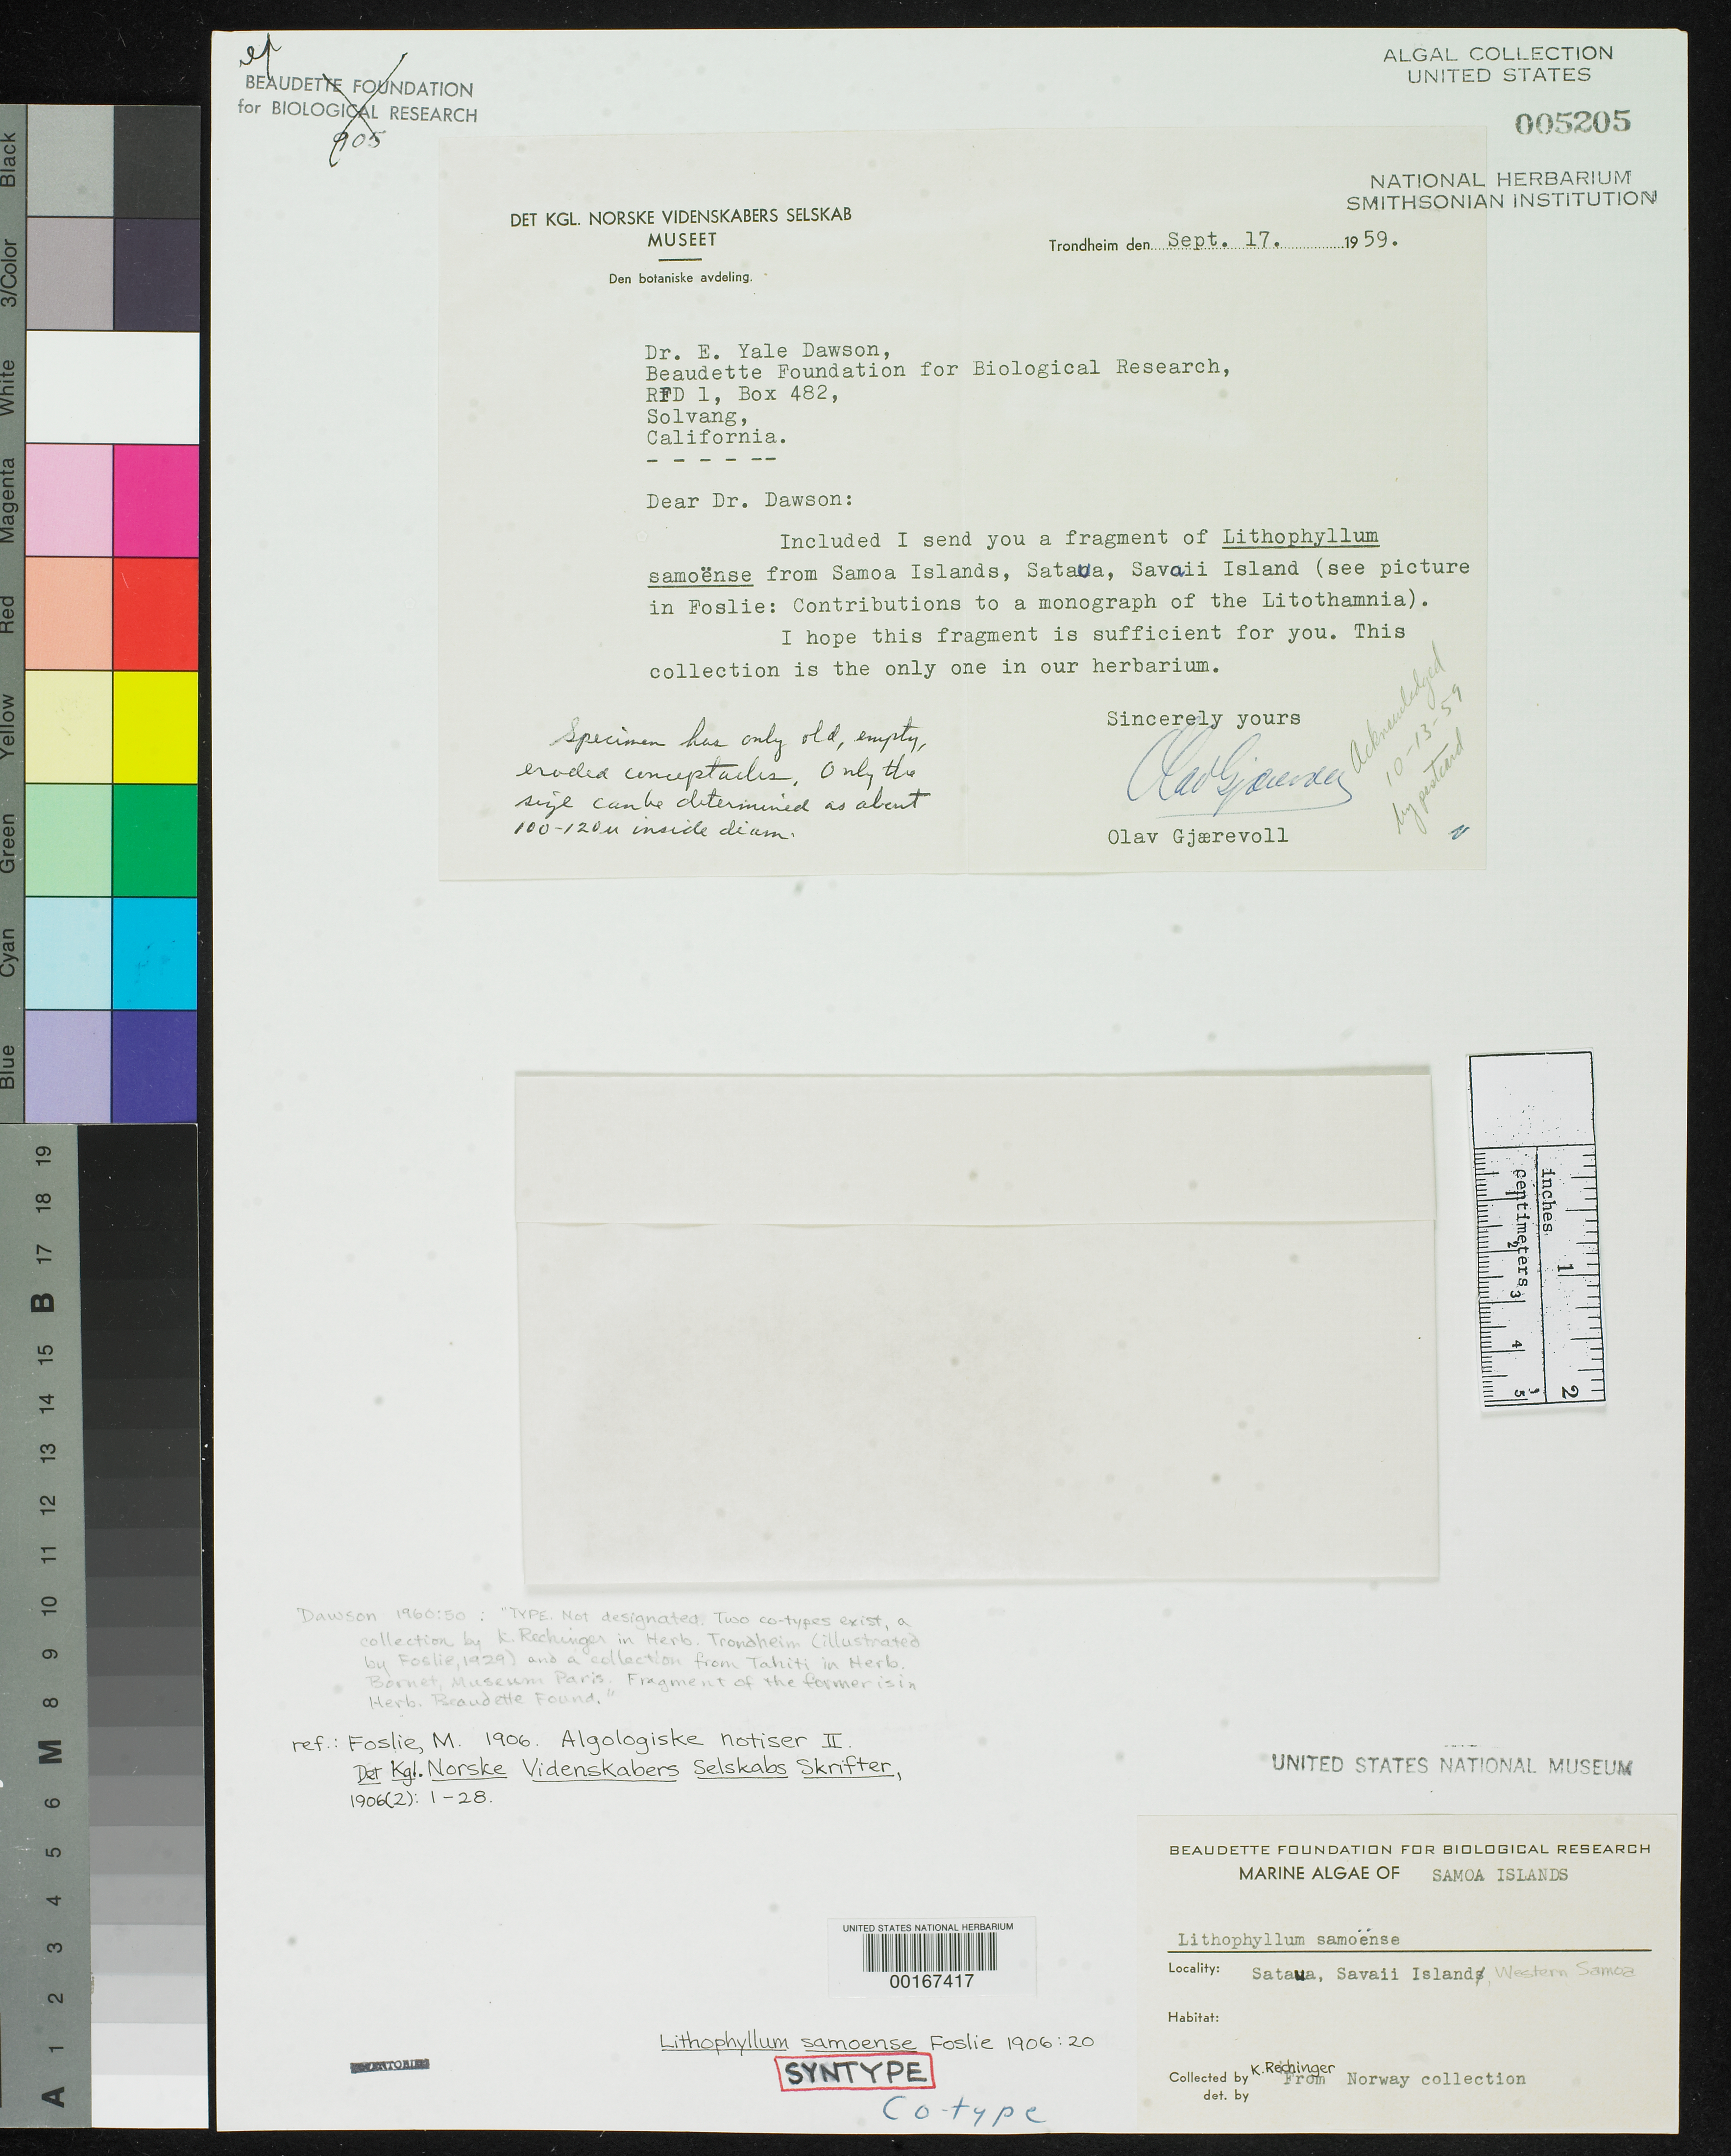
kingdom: Plantae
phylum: Rhodophyta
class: Florideophyceae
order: Corallinales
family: Lithophyllaceae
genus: Lithophyllum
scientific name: Lithophyllum samoense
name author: Foslie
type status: Syntype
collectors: K. Rechinger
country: Samoa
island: Savai'i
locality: Sataua.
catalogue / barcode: US 5205